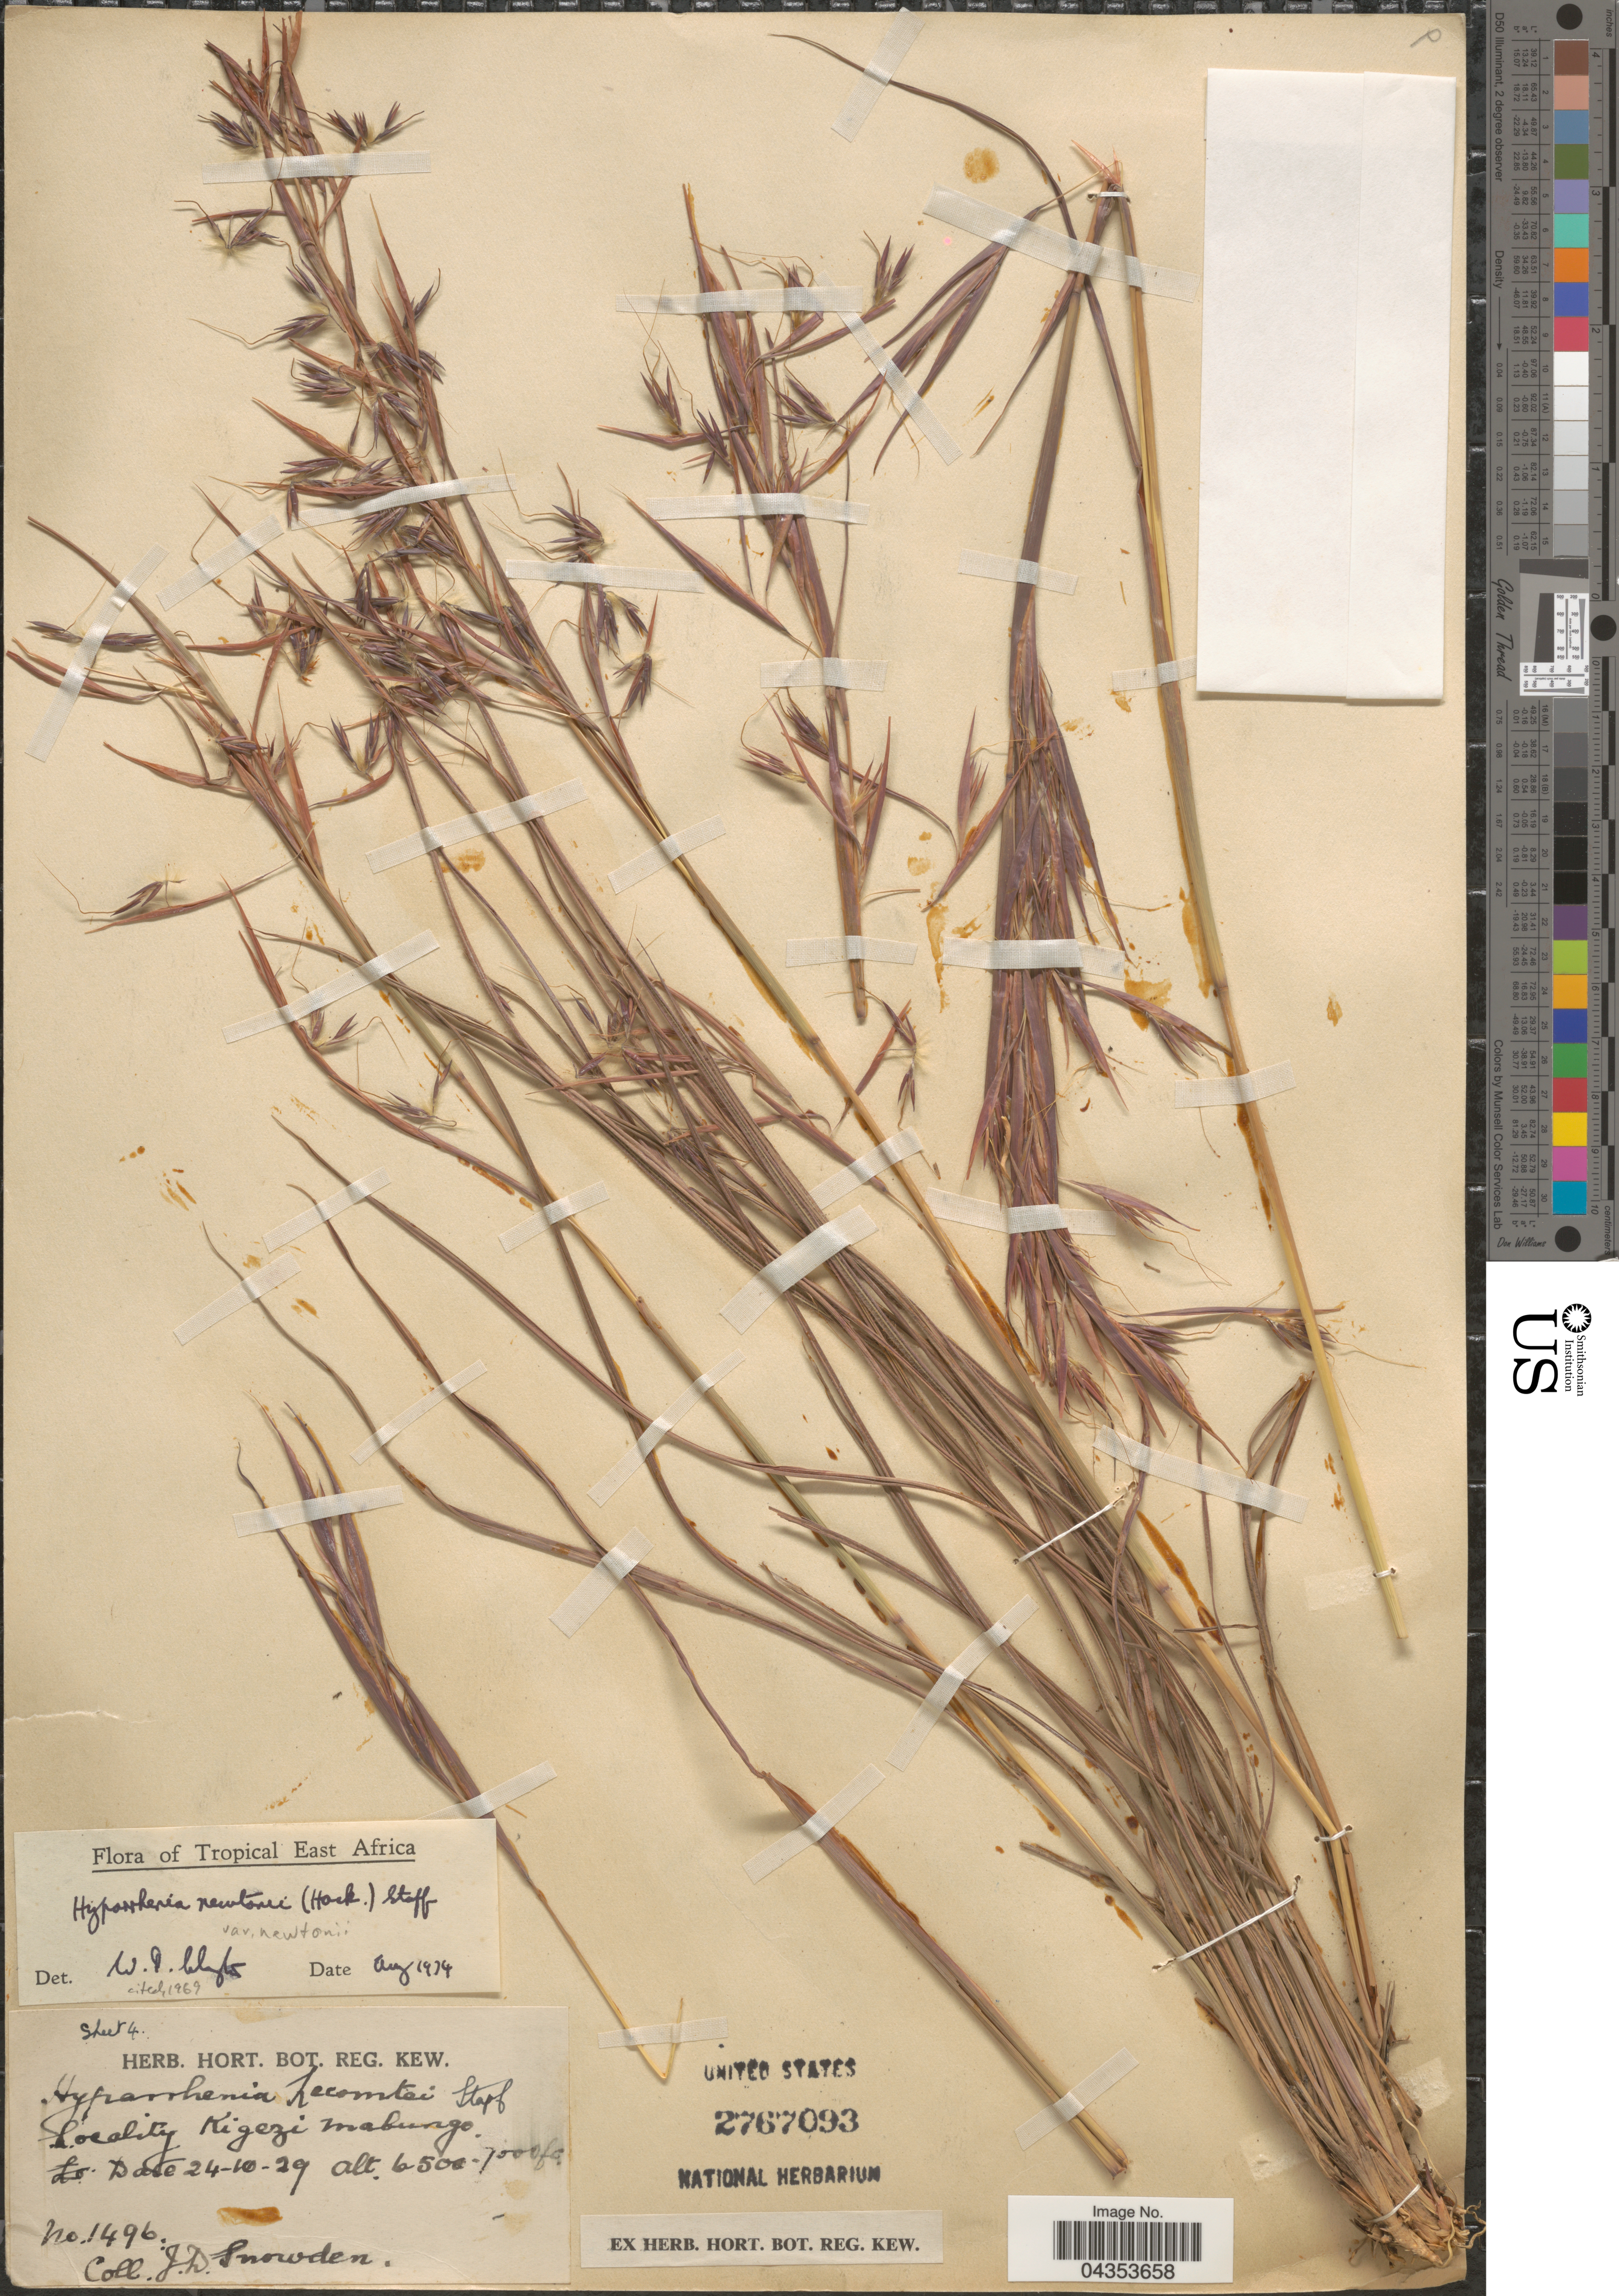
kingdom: Plantae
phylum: Tracheophyta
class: Liliopsida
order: Poales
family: Poaceae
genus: Hyparrhenia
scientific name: Hyparrhenia newtonii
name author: (Hack.) Staf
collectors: J. Snowden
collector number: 1496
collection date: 1929-10-24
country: Uganda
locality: Kigezi Mabungo.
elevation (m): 1981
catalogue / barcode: US 2767093